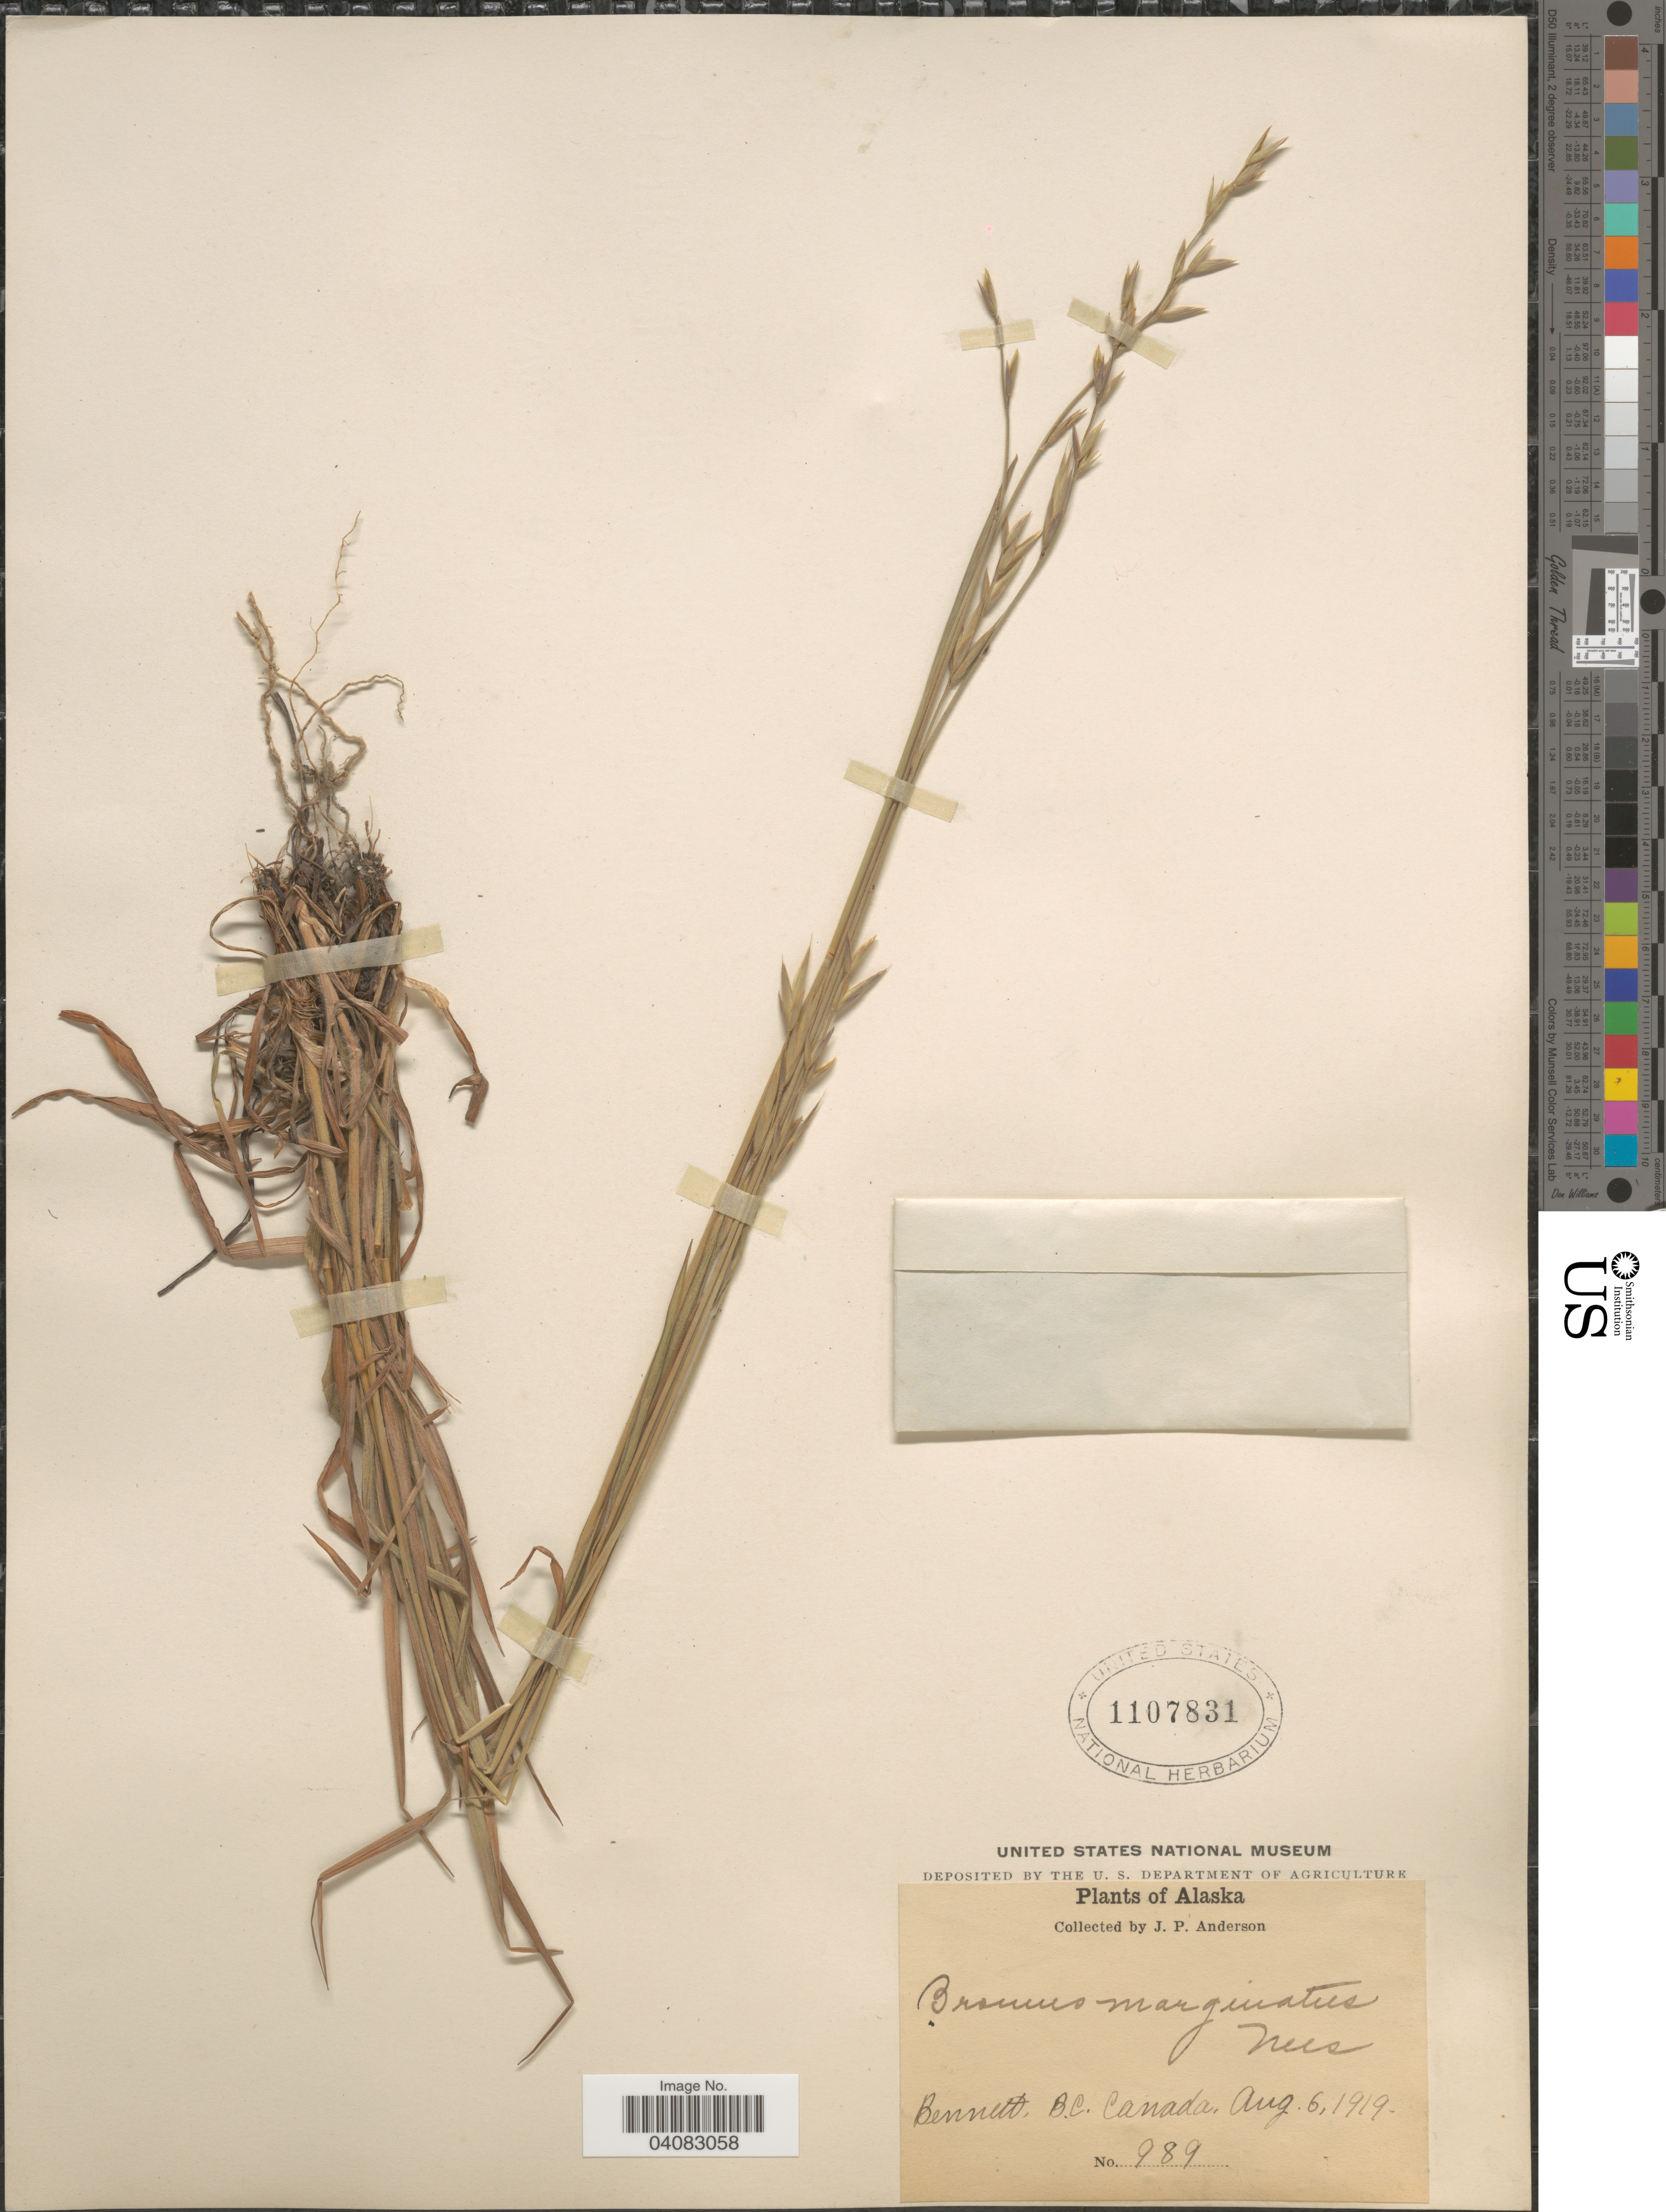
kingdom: Plantae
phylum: Tracheophyta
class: Liliopsida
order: Poales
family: Poaceae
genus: Bromus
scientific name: Bromus marginatus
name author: Nees ex Steud.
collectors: J. P. Anderson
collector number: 989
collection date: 1919-08-06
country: Canada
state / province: British Columbia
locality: Bennett.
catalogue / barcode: US 1107831